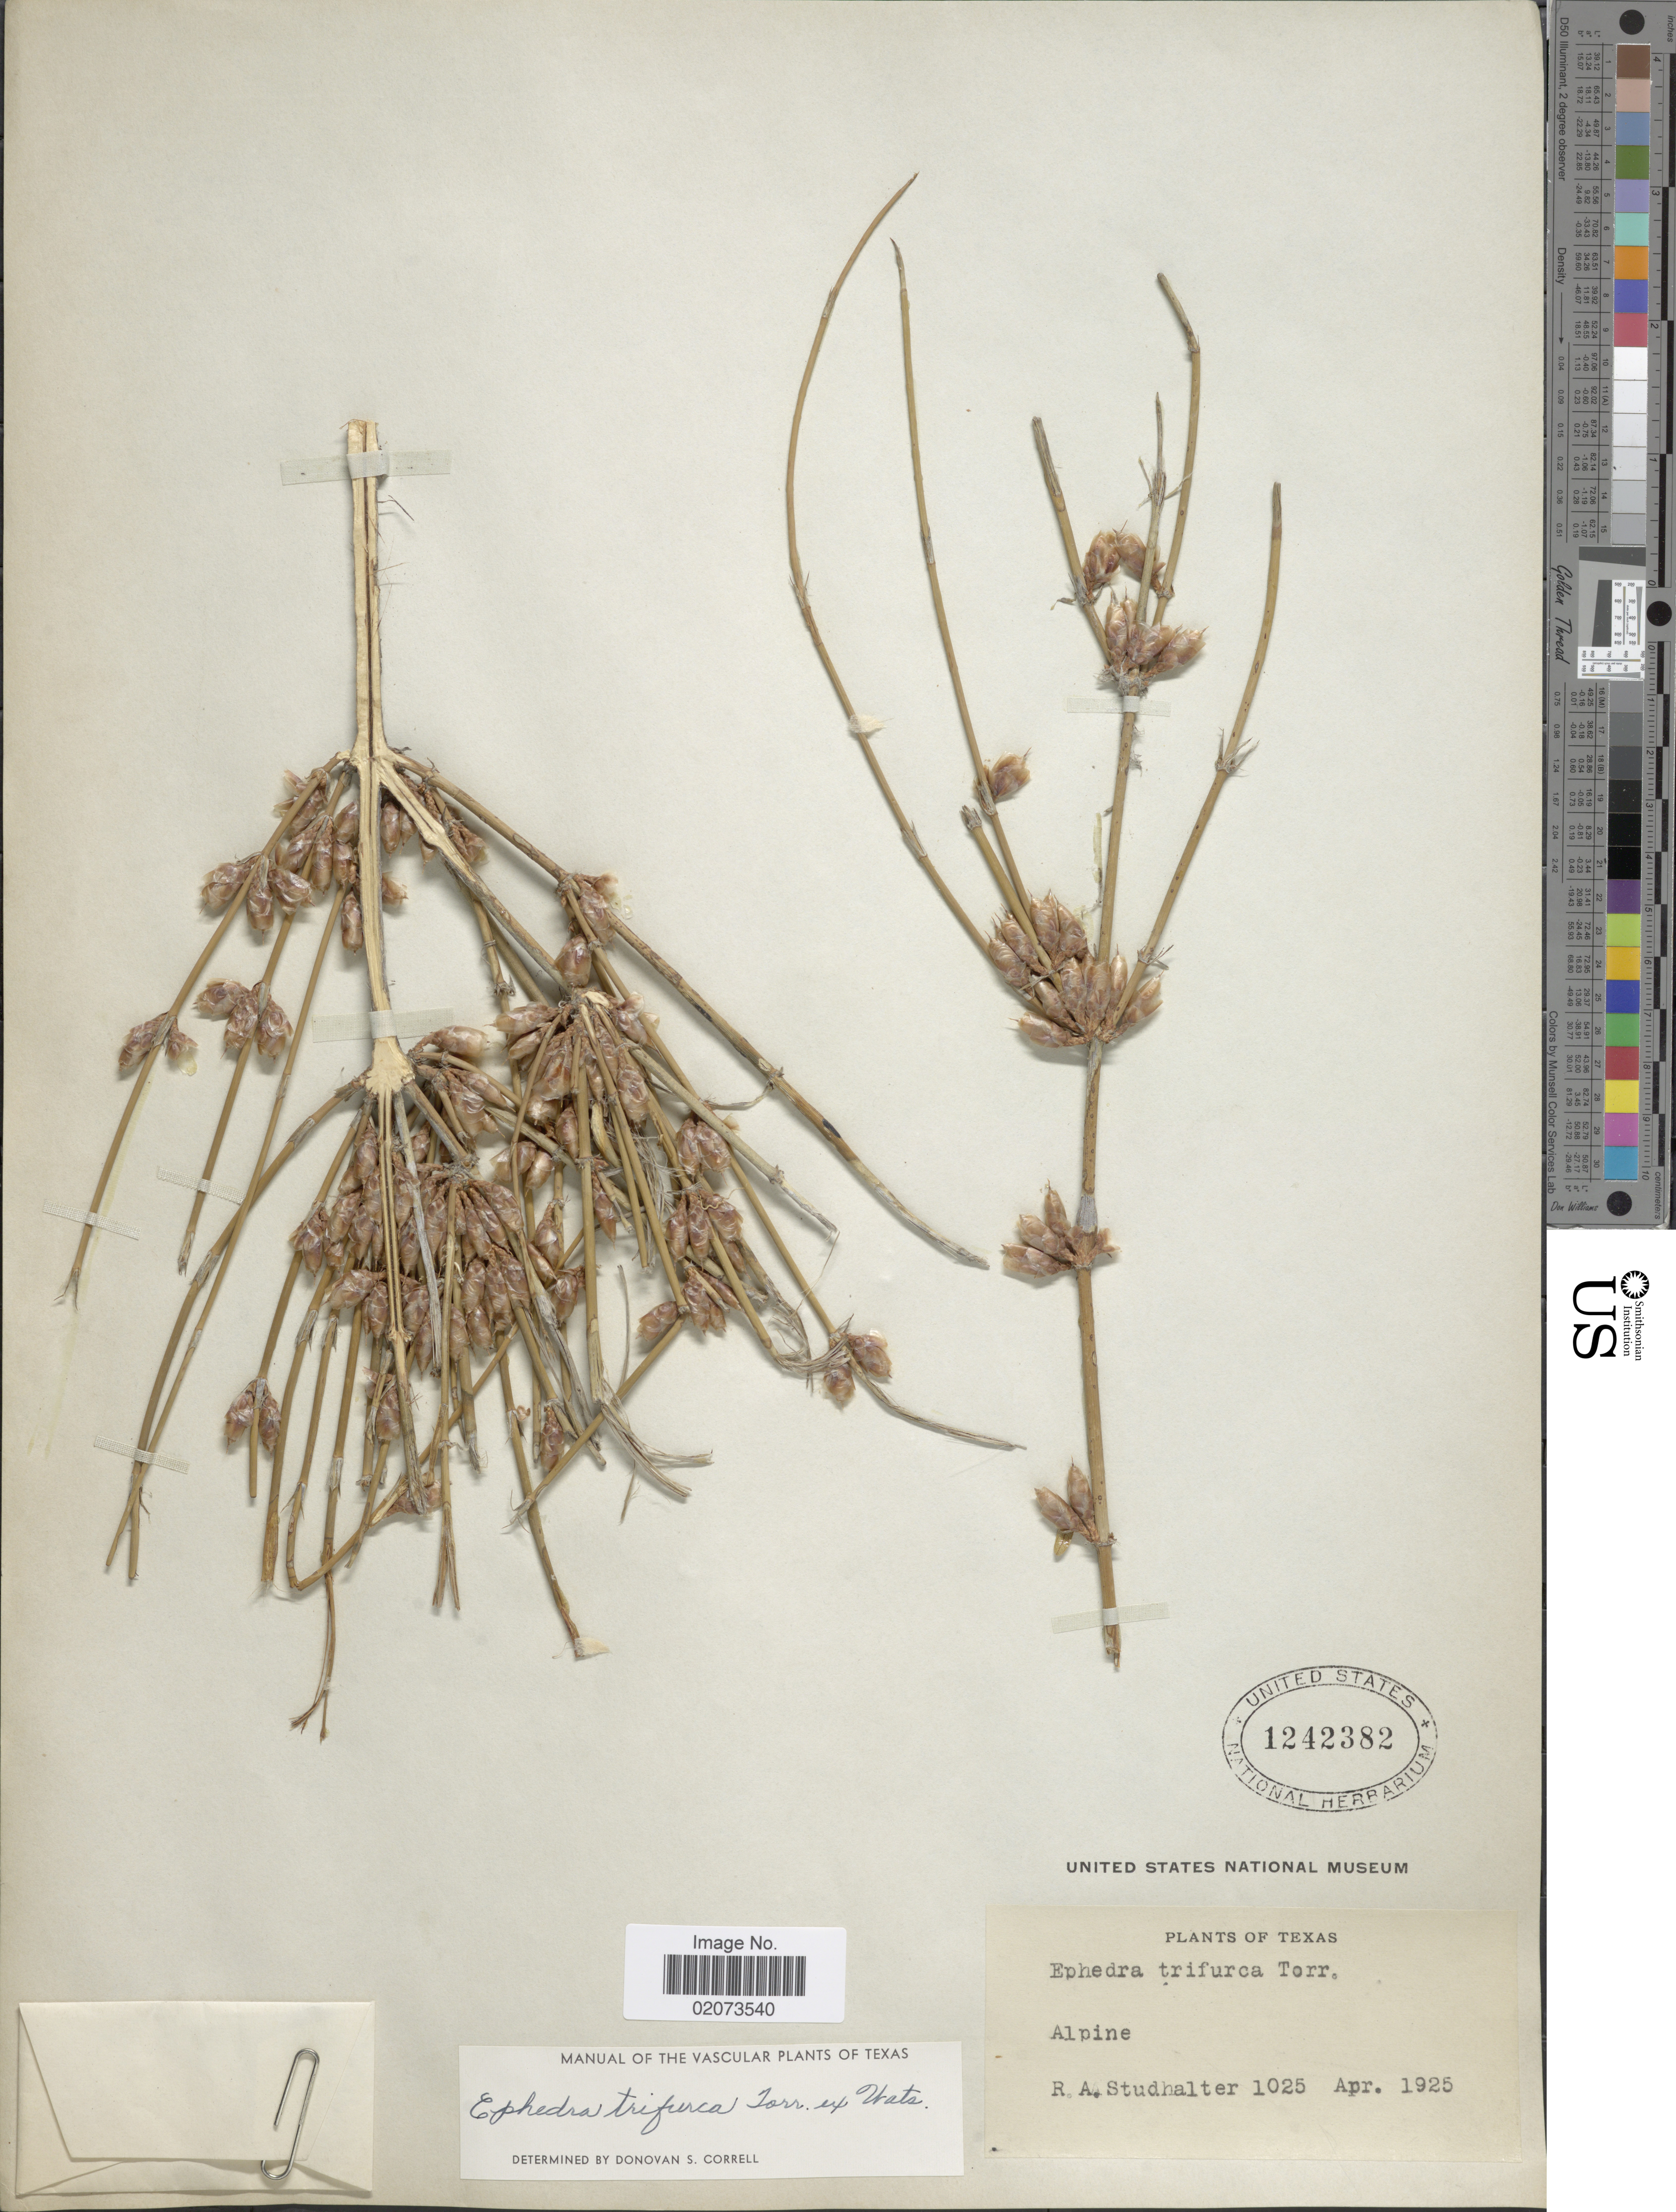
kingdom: Plantae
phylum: Tracheophyta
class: Gnetopsida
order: Ephedrales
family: Ephedraceae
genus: Ephedra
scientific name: Ephedra trifurca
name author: Torr. ex S. Watson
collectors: R. Studhalter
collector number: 1025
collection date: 1925-04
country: United States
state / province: Texas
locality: Alpine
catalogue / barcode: US 1242382